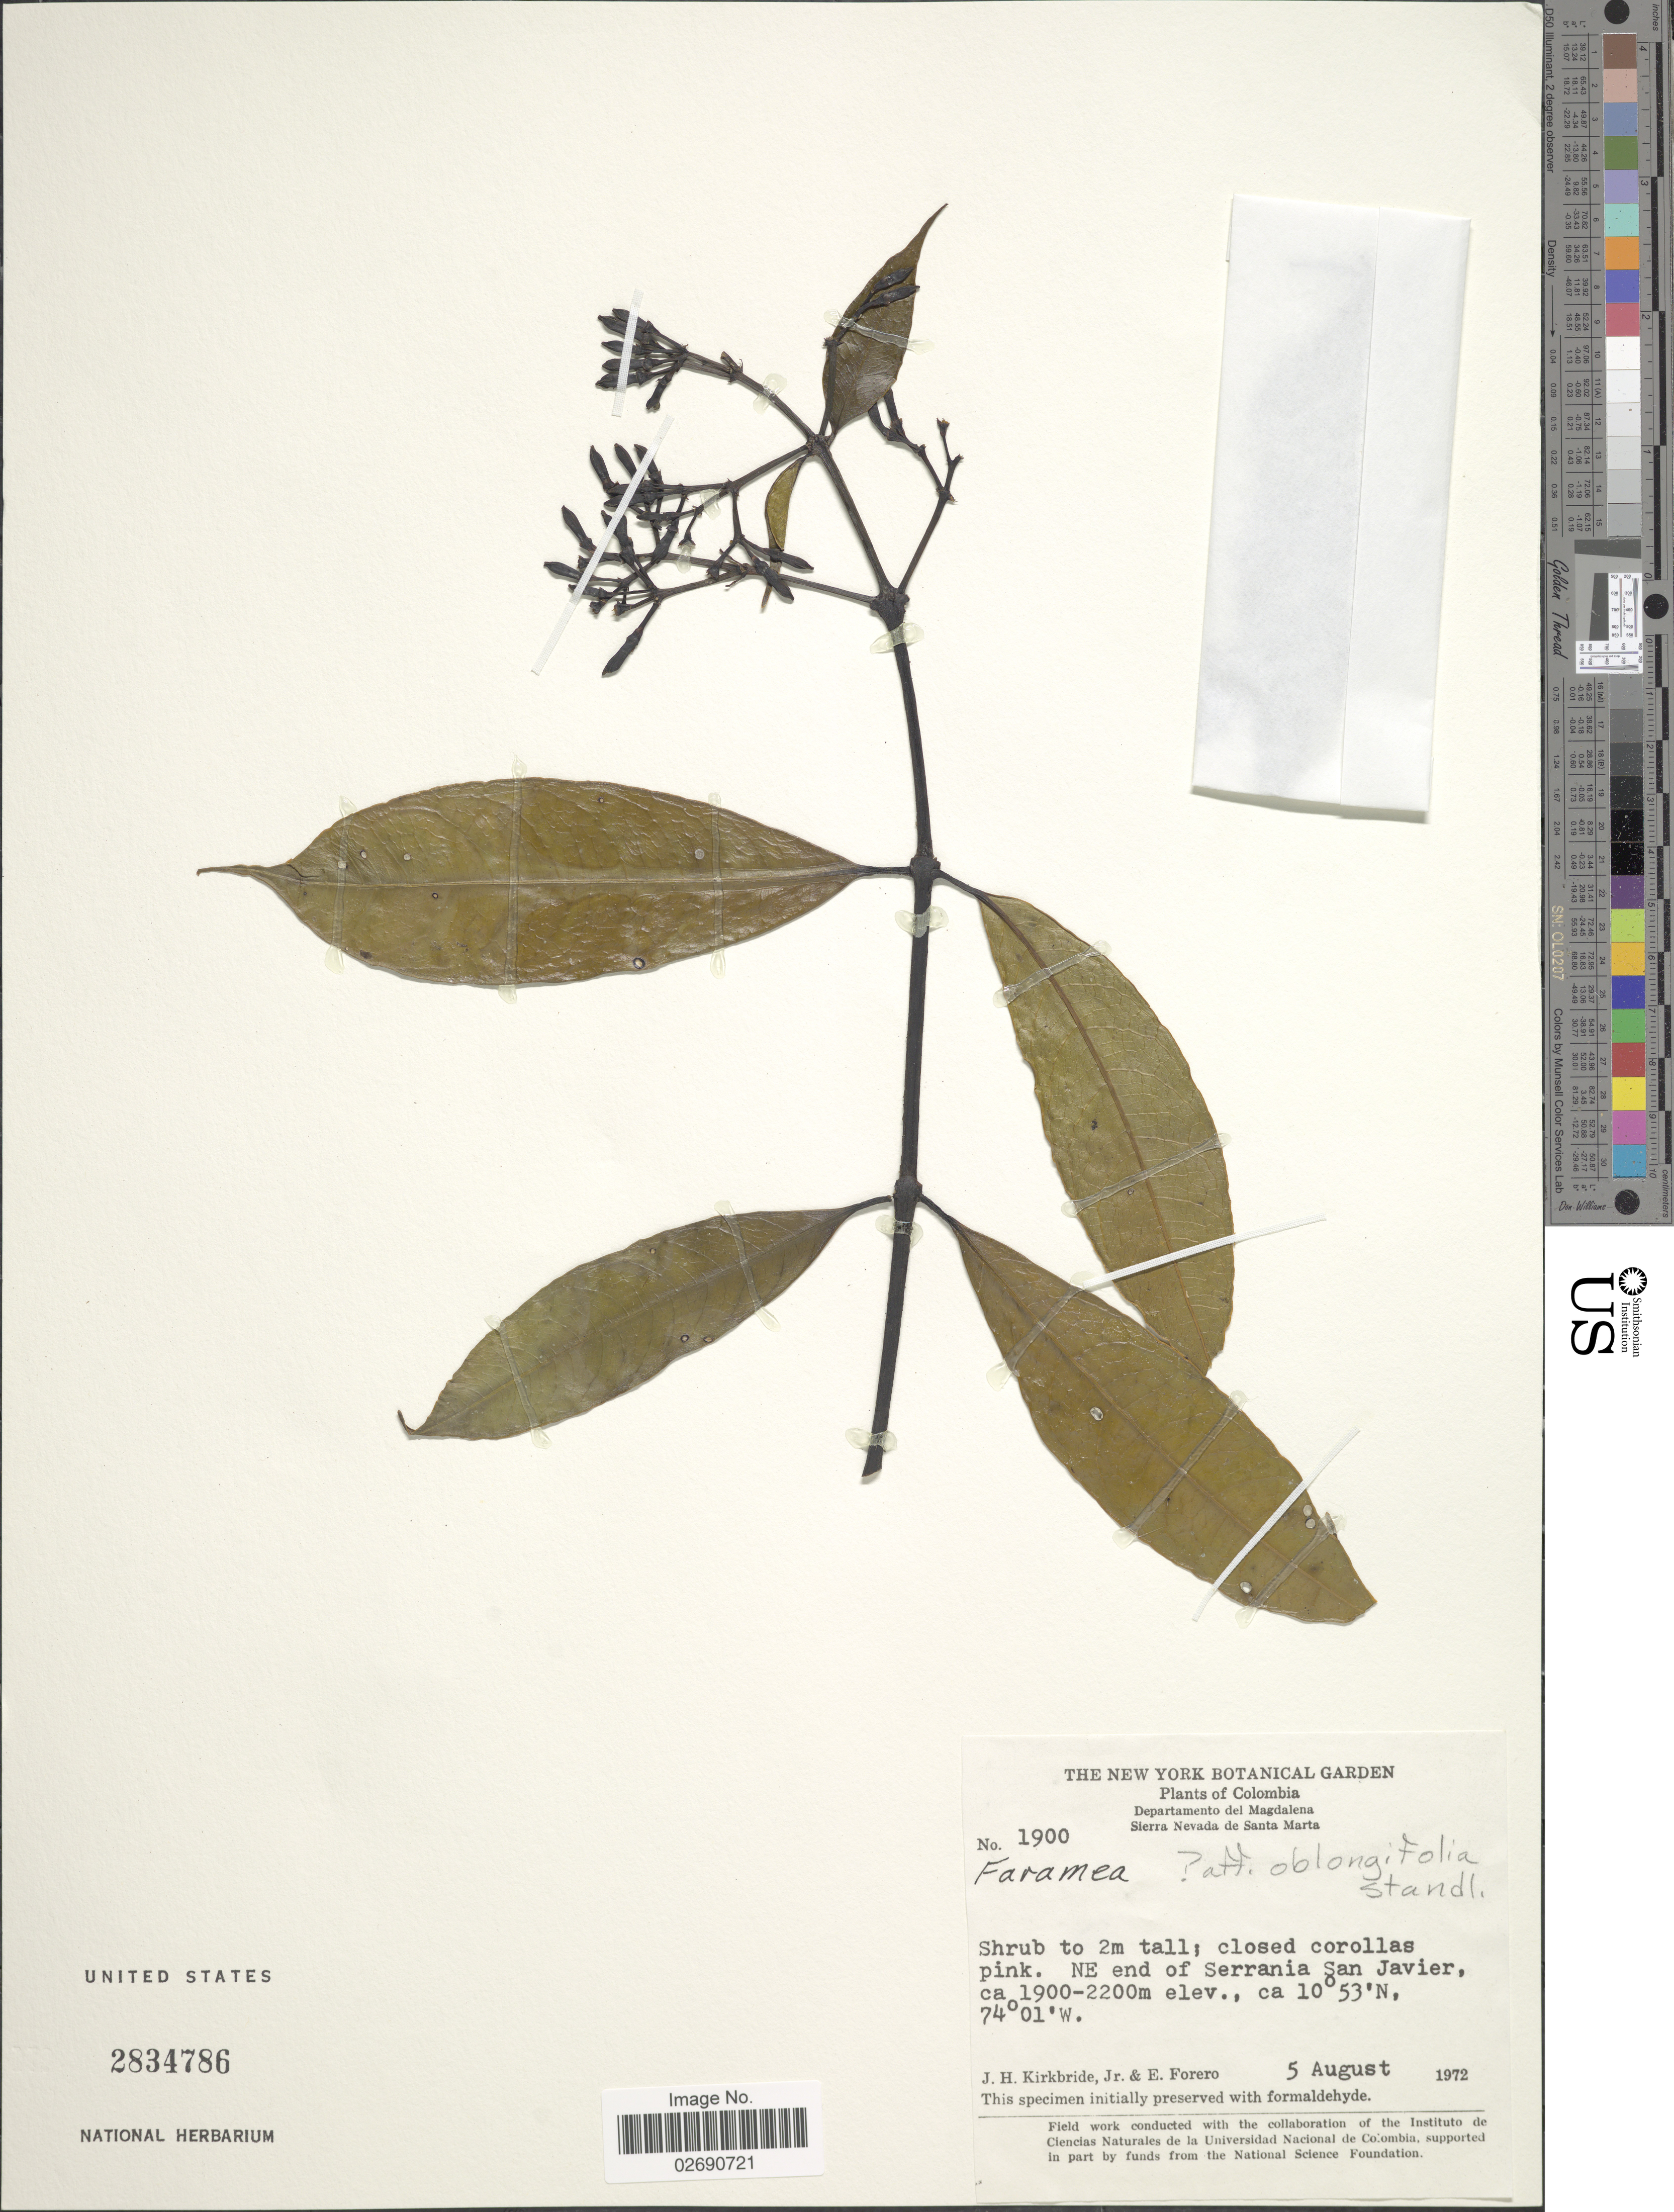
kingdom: Plantae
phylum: Tracheophyta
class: Magnoliopsida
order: Gentianales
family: Rubiaceae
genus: Faramea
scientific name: Faramea oblongifolia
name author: Standl.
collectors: J. H. Kirkbride & E. Forero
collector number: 1900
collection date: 1972-08-05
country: Colombia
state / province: Magdalena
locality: Departamento del Magdalena, Sierra Nevada de Santa Marta. NE end of Serrania San Javier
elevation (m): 1900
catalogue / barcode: US 2834786